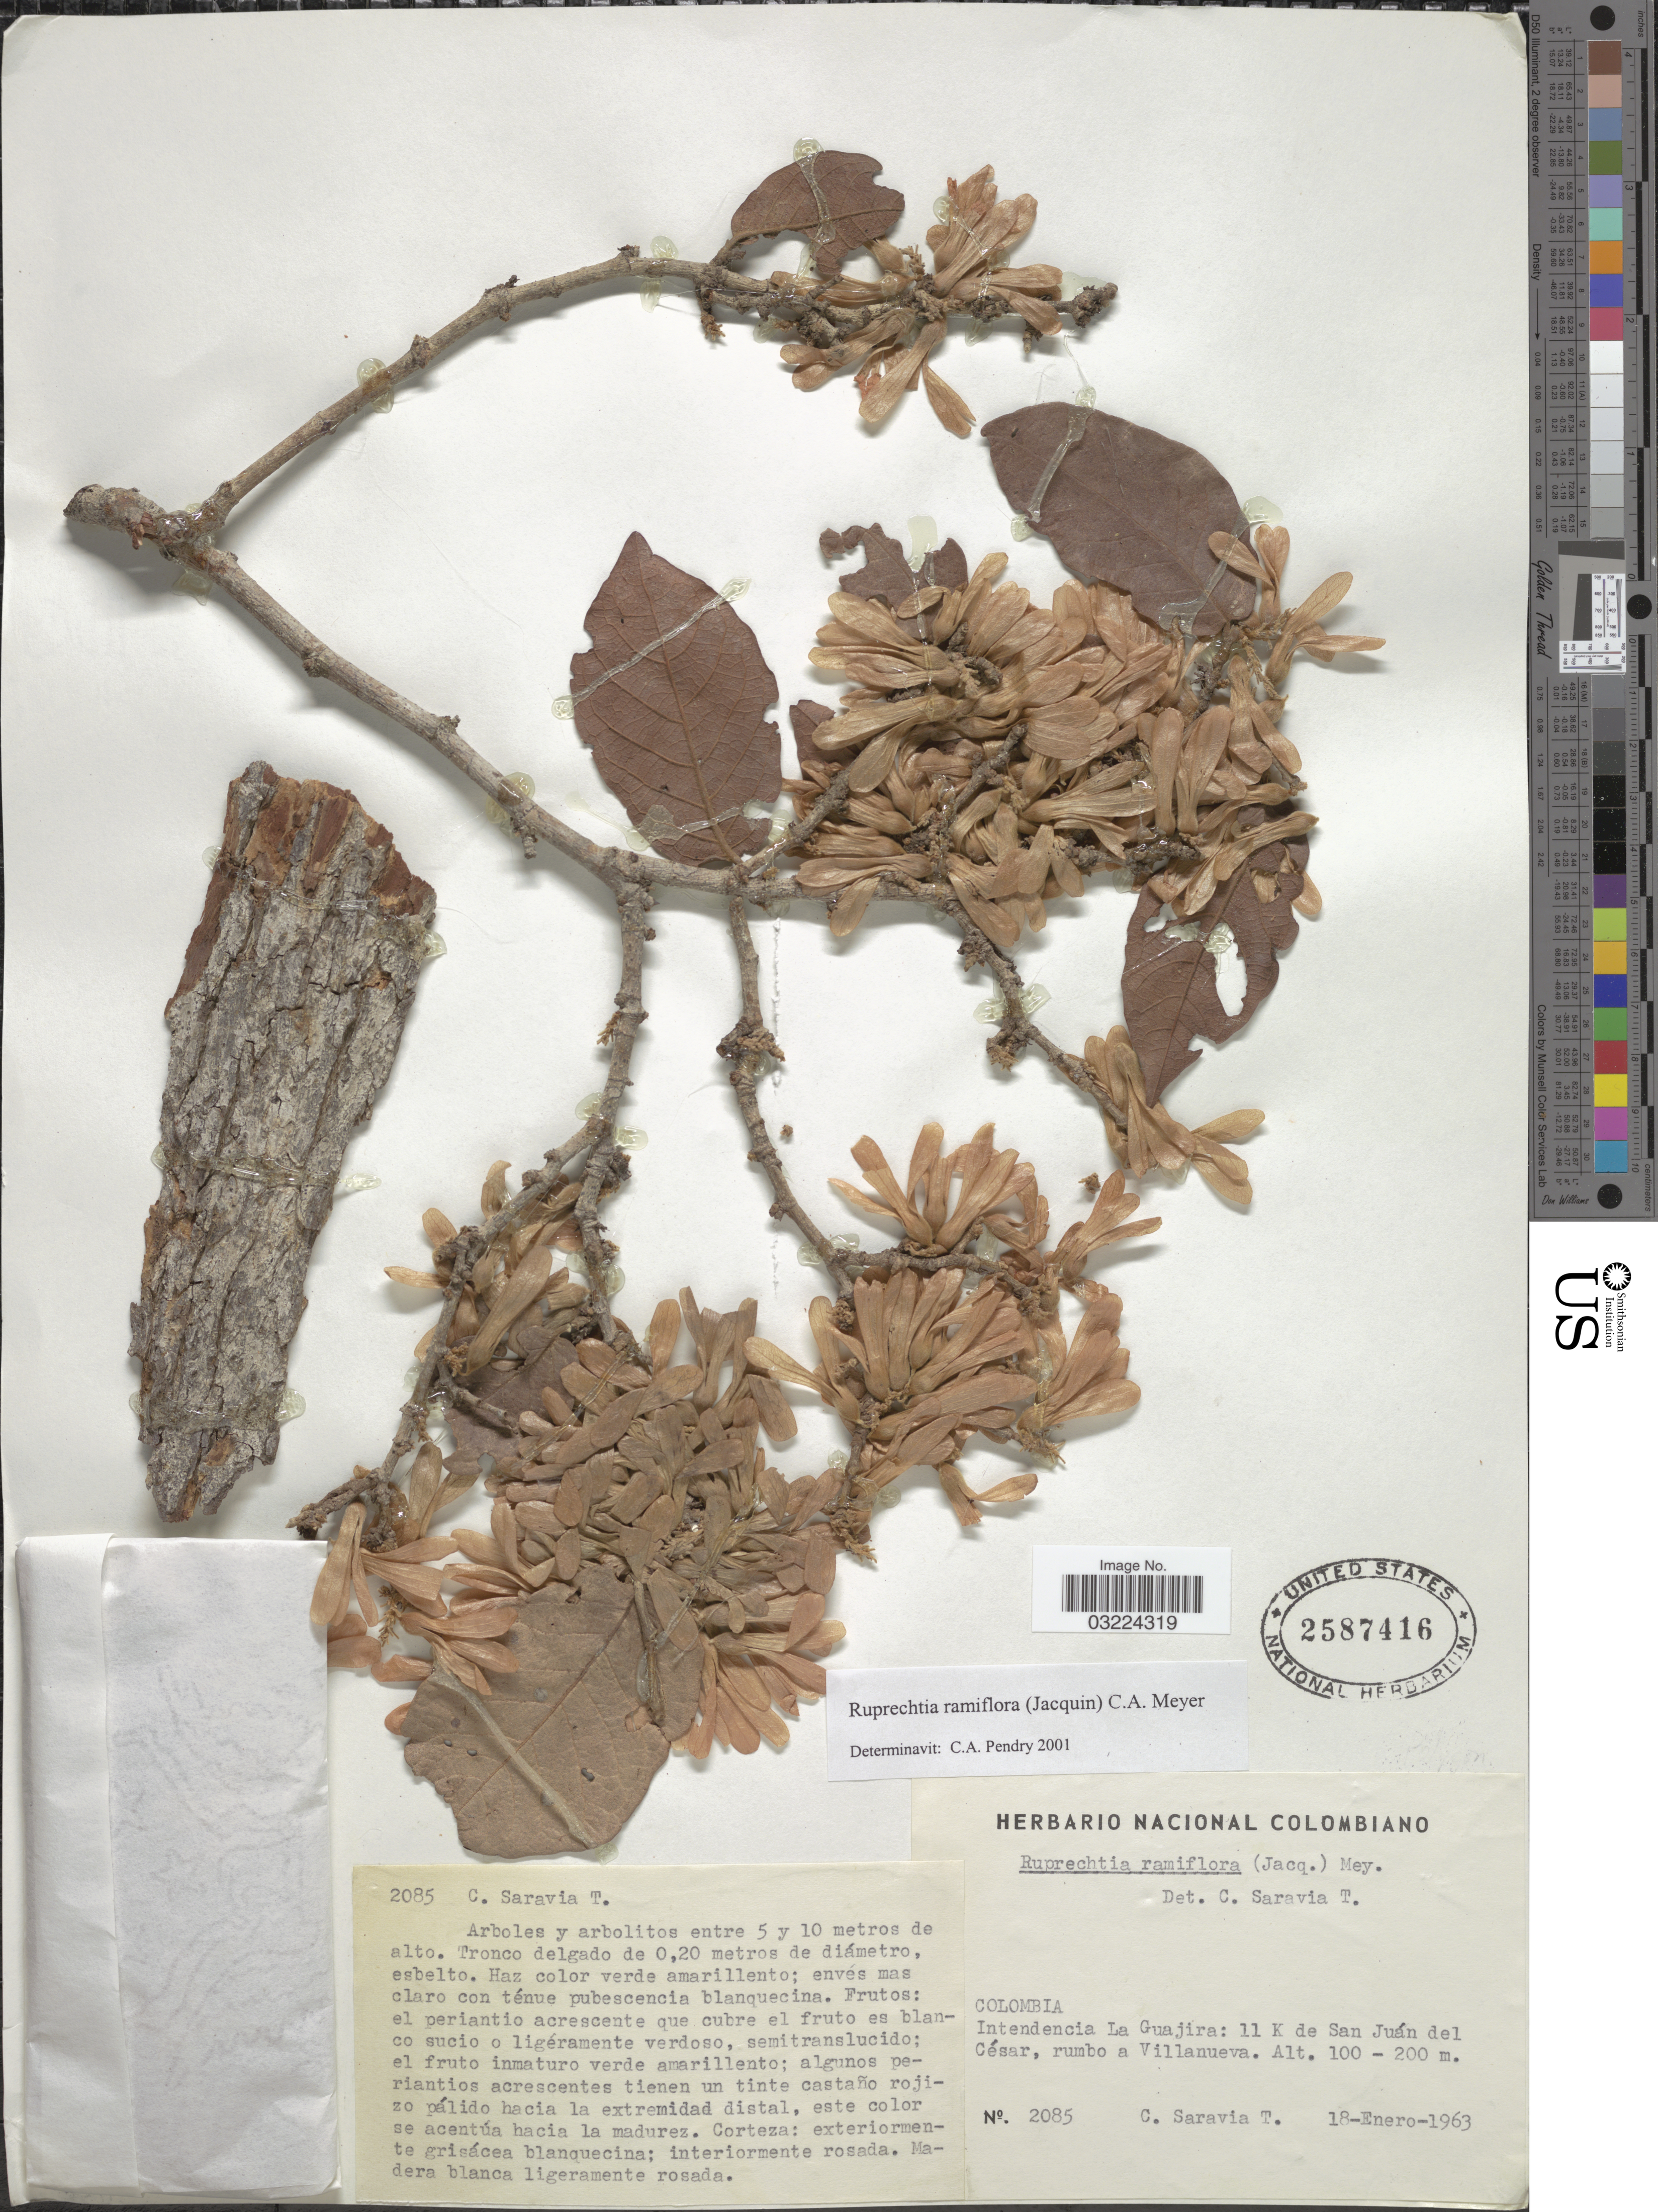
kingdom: Plantae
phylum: Tracheophyta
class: Magnoliopsida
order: Caryophyllales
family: Polygonaceae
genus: Ruprechtia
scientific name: Ruprechtia ramiflora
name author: (Jacq.) C.A. Mey.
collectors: C. Saravia T.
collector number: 2085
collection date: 1963-01-18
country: Colombia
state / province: La Guajira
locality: Intendencia La Guajira: 11 K de San Juán del César, rumbo a Villanueva.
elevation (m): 100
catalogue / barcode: US 2587416